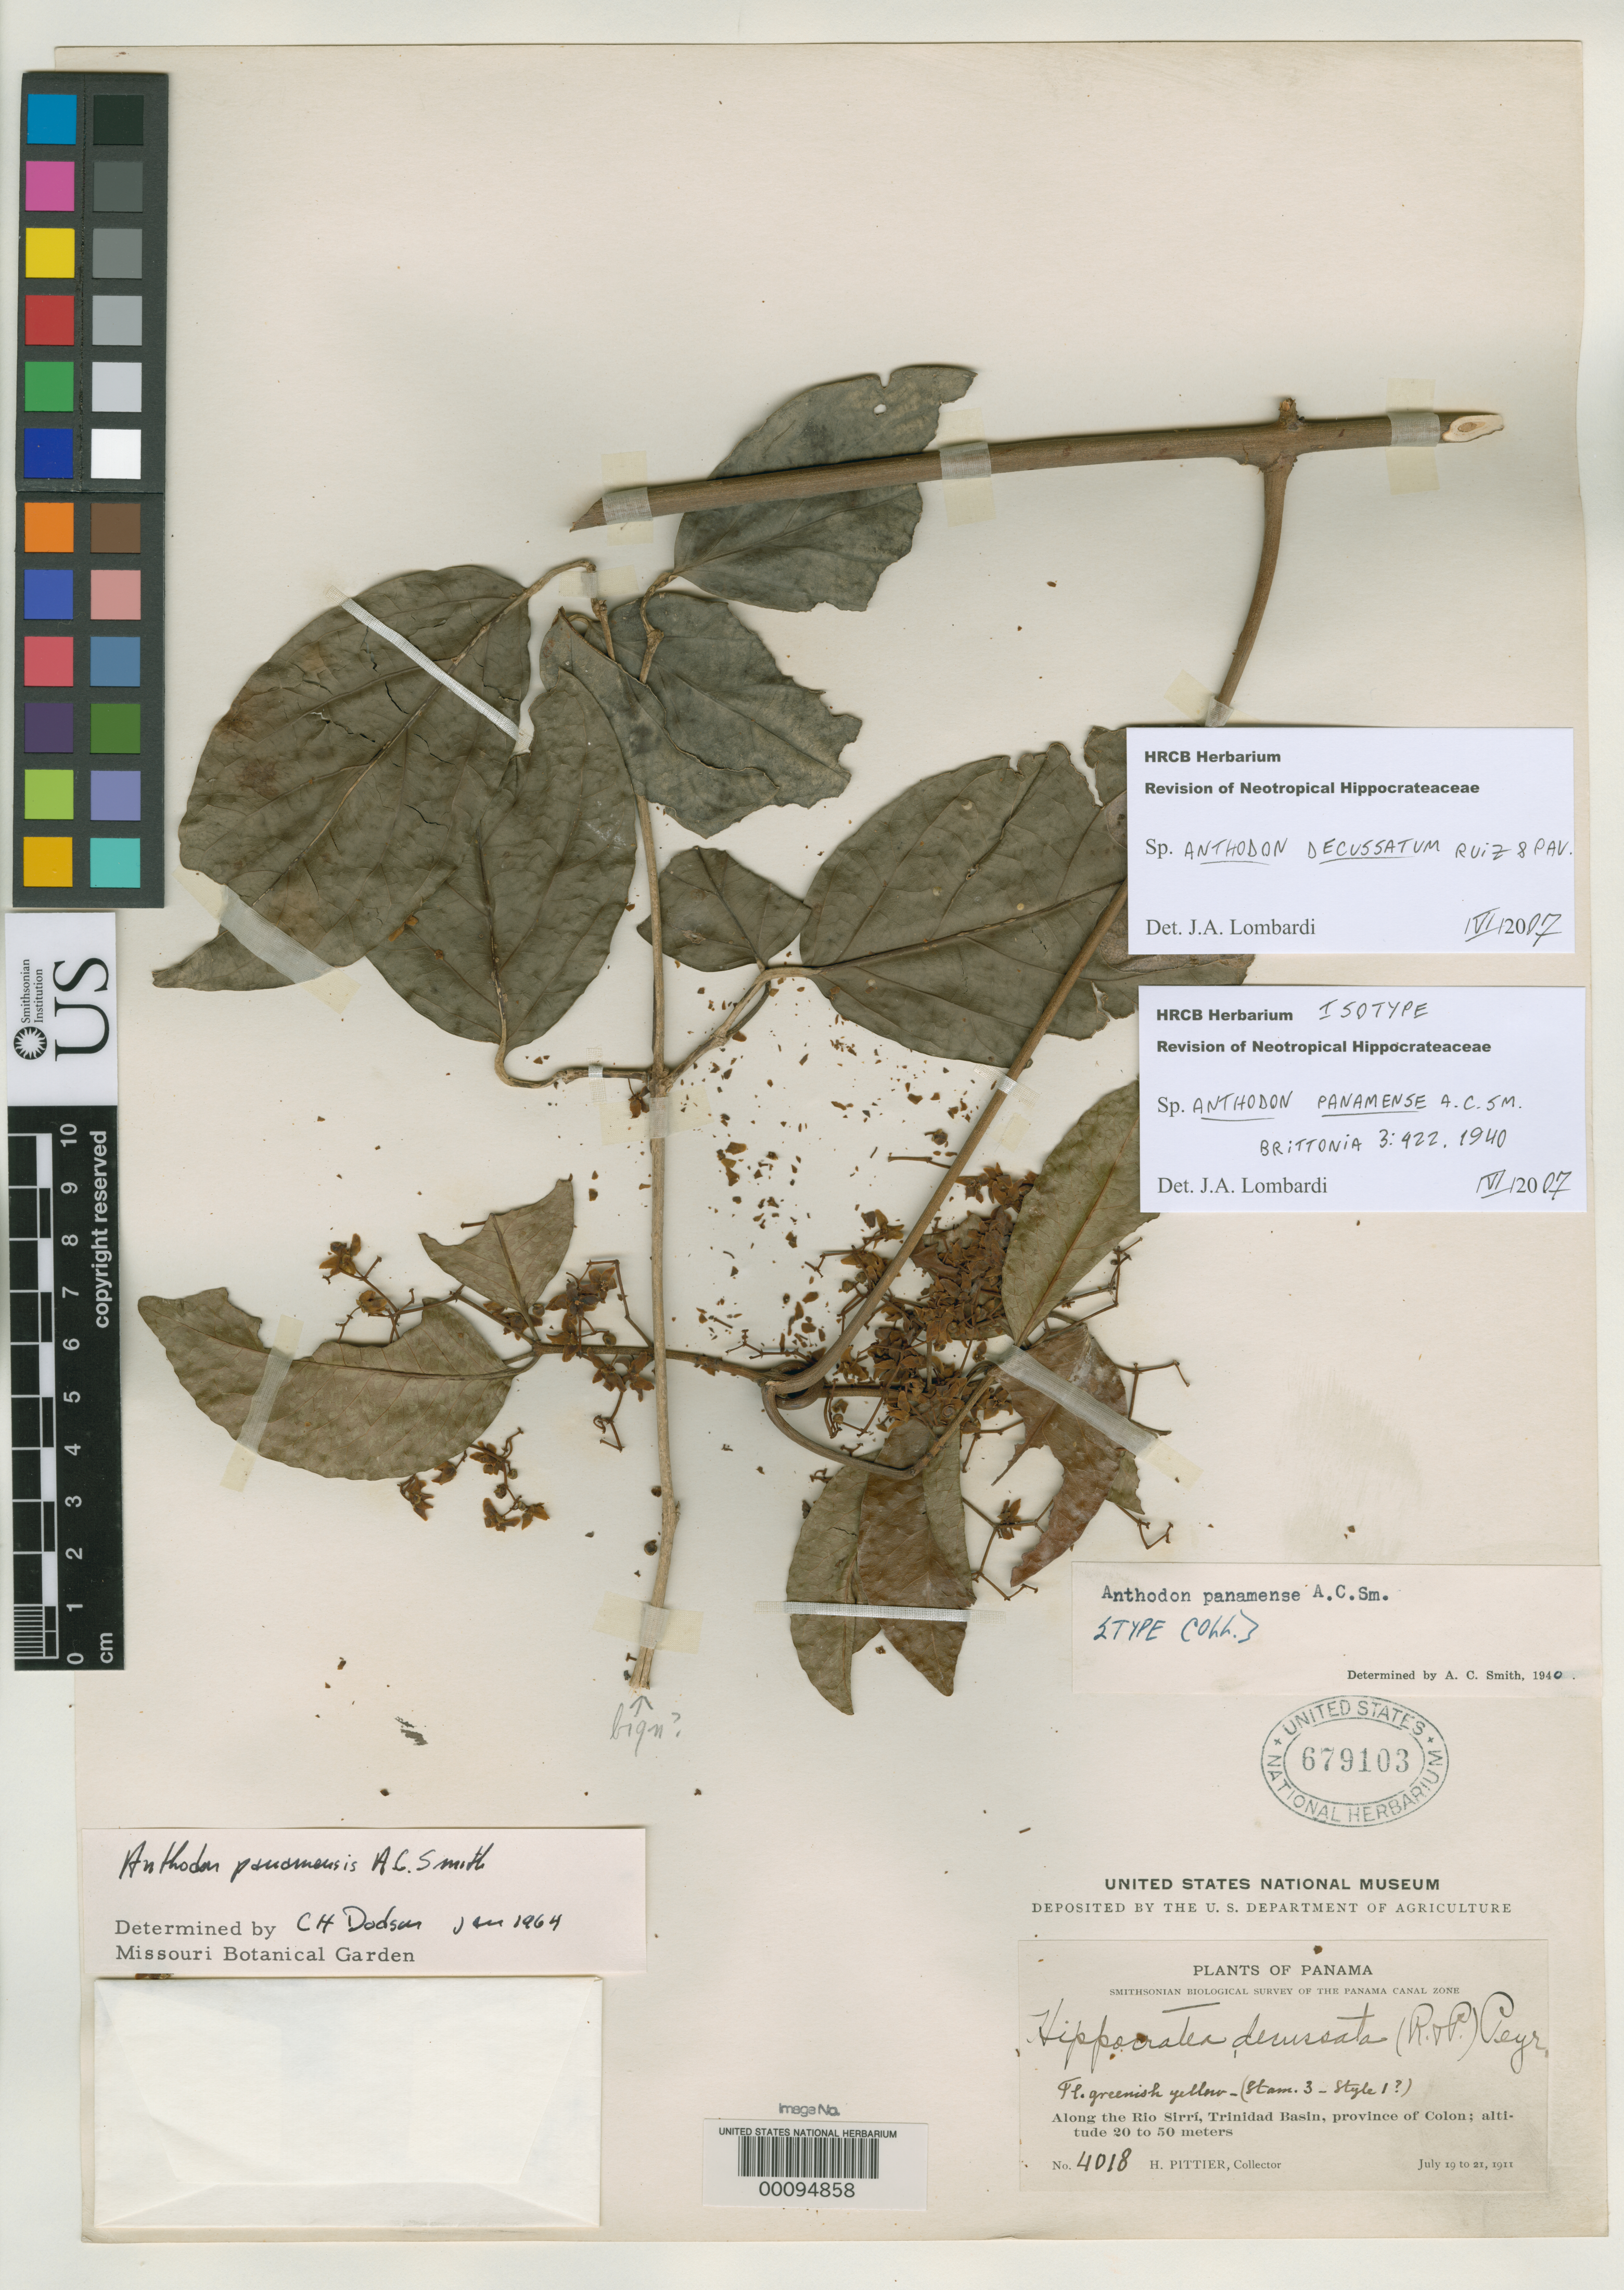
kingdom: Plantae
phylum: Tracheophyta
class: Magnoliopsida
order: Celastrales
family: Celastraceae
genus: Anthodon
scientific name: Anthodon panamensis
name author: A.C. Sm.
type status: Isotype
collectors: H. F. Pittier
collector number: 4018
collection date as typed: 19 Jul 1911 to 19 Jul 1911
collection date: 1911-07-19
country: Panama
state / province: Colón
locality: Rio Sirri, Trinidad Basin.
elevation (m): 20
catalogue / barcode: US 679103